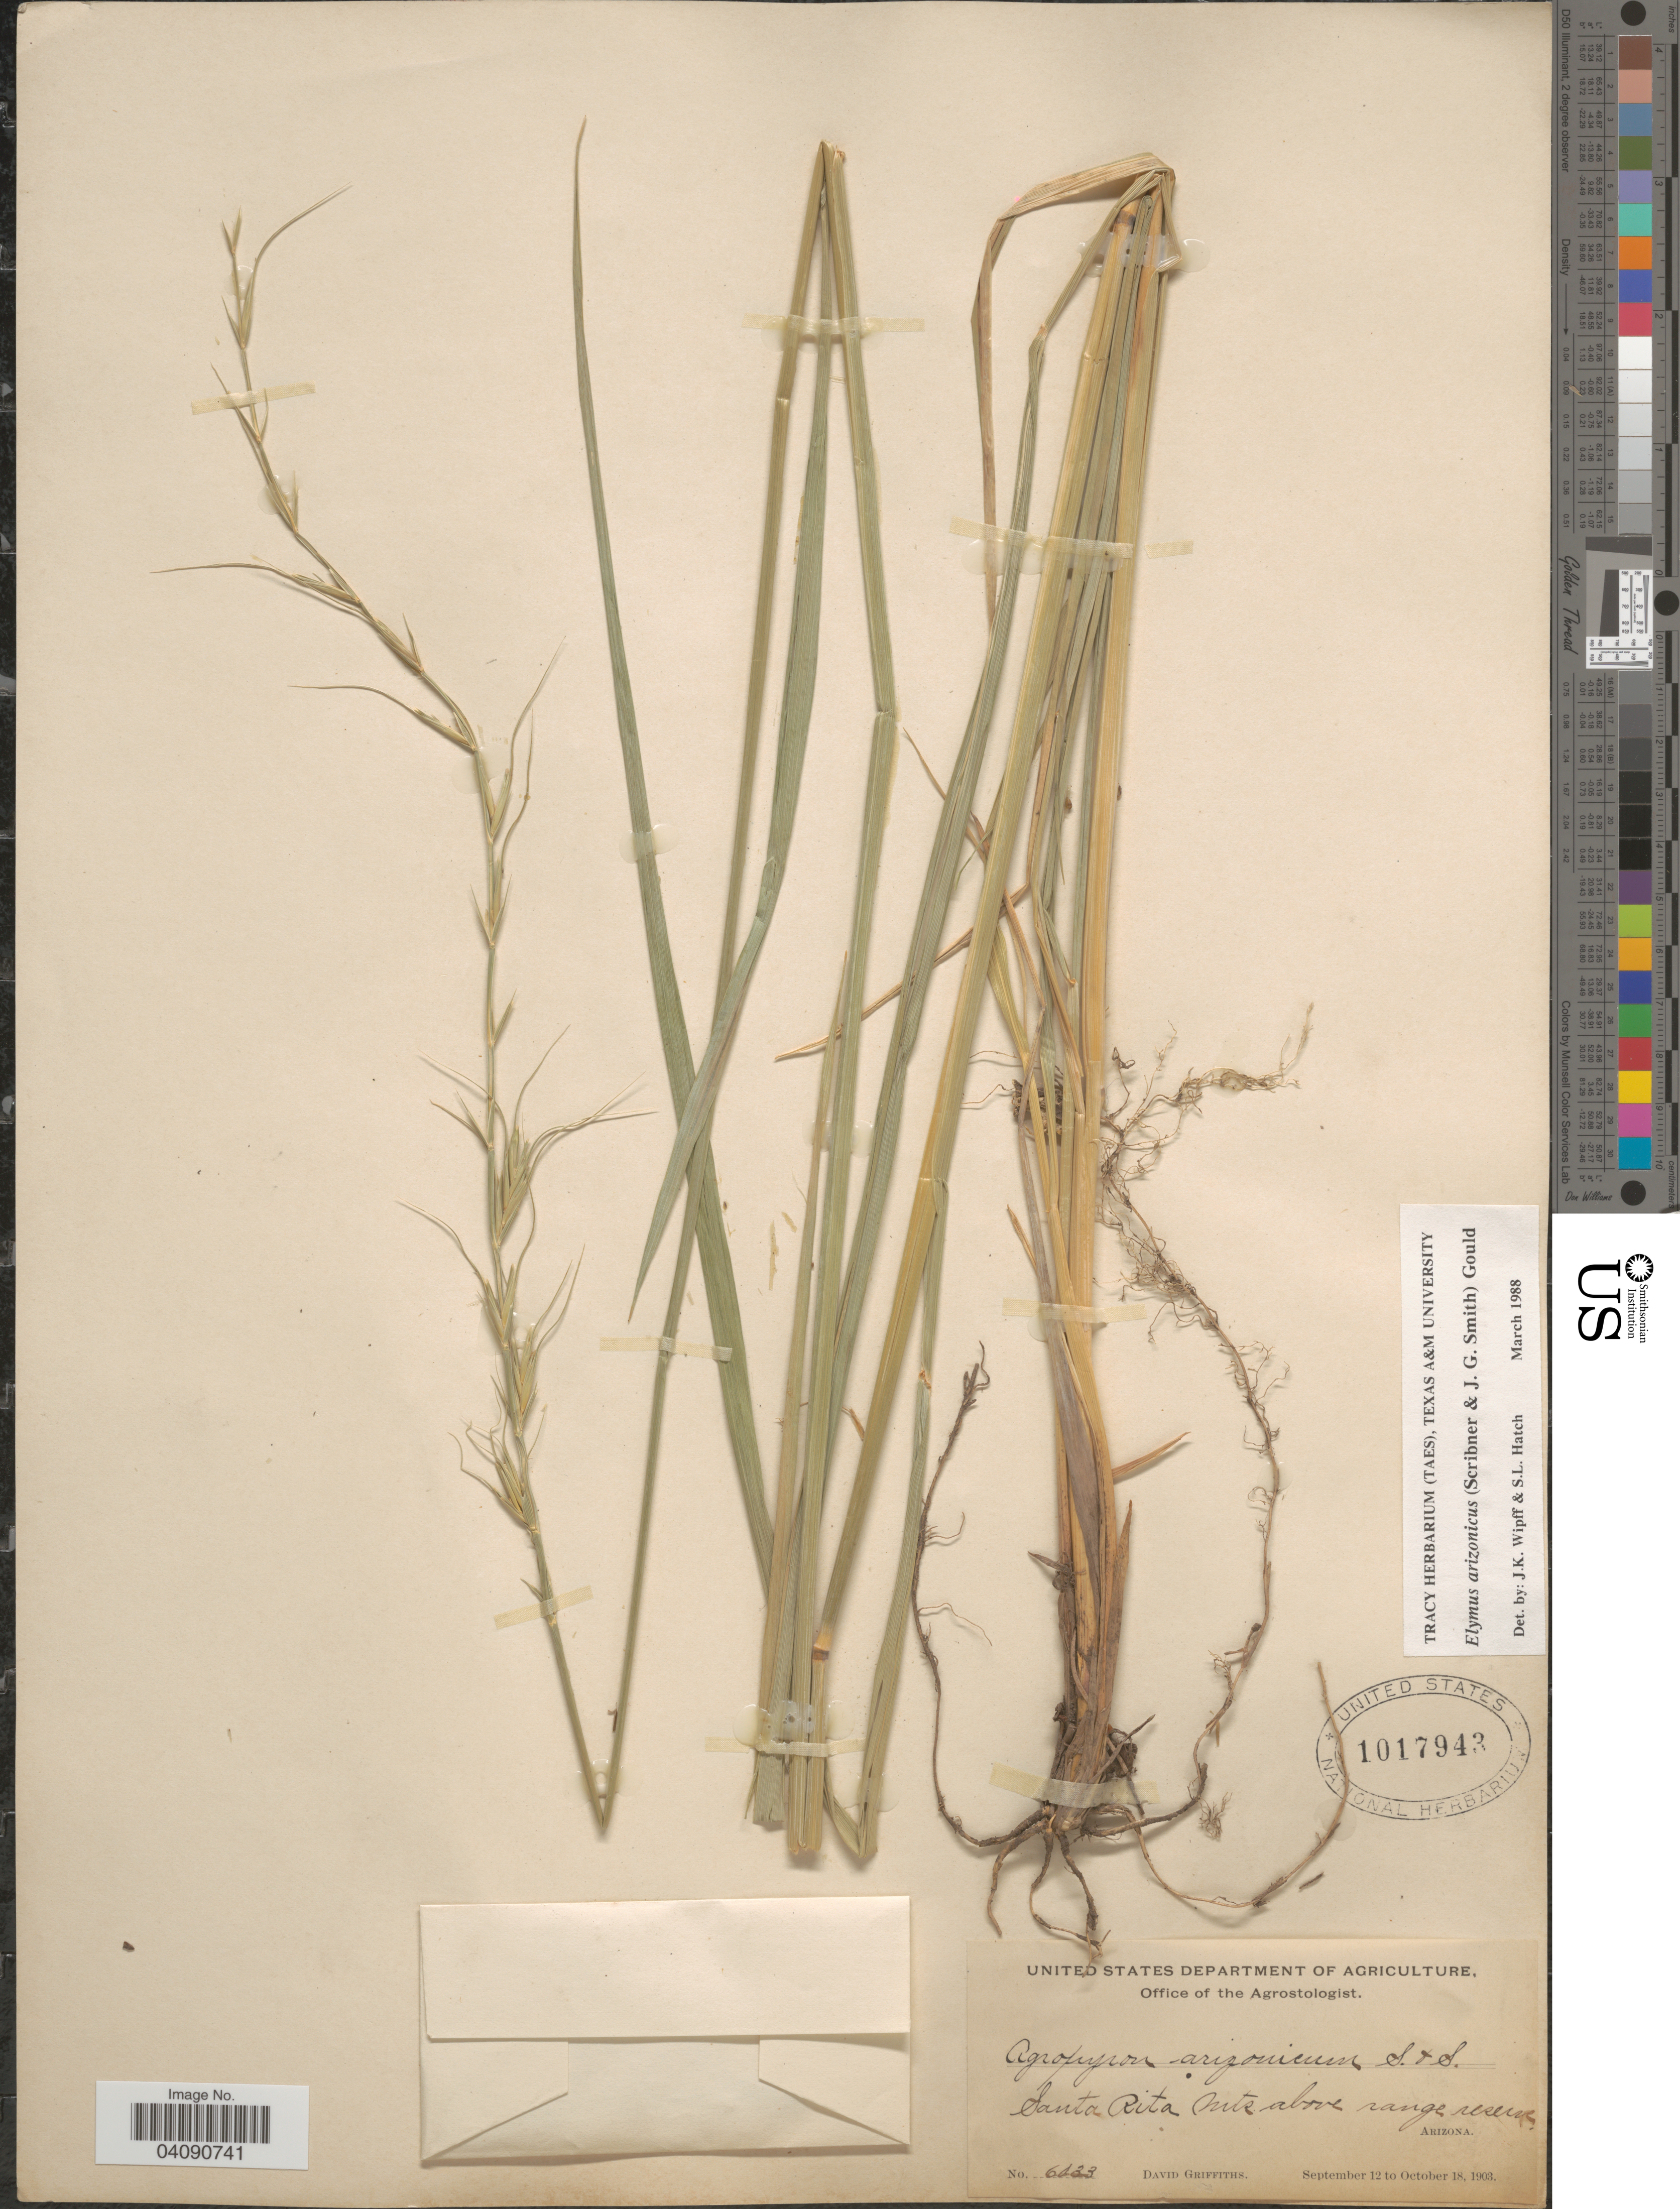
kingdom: Plantae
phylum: Tracheophyta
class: Liliopsida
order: Poales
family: Poaceae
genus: Elymus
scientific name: Elymus arizonicus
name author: (Scribn. & J.G. Sm.) Gould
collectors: D. Griffiths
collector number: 6033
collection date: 1903-09-12/1903-10-18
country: United States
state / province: Arizona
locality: Santa Rita Mts. above range reserve.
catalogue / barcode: US 1017943